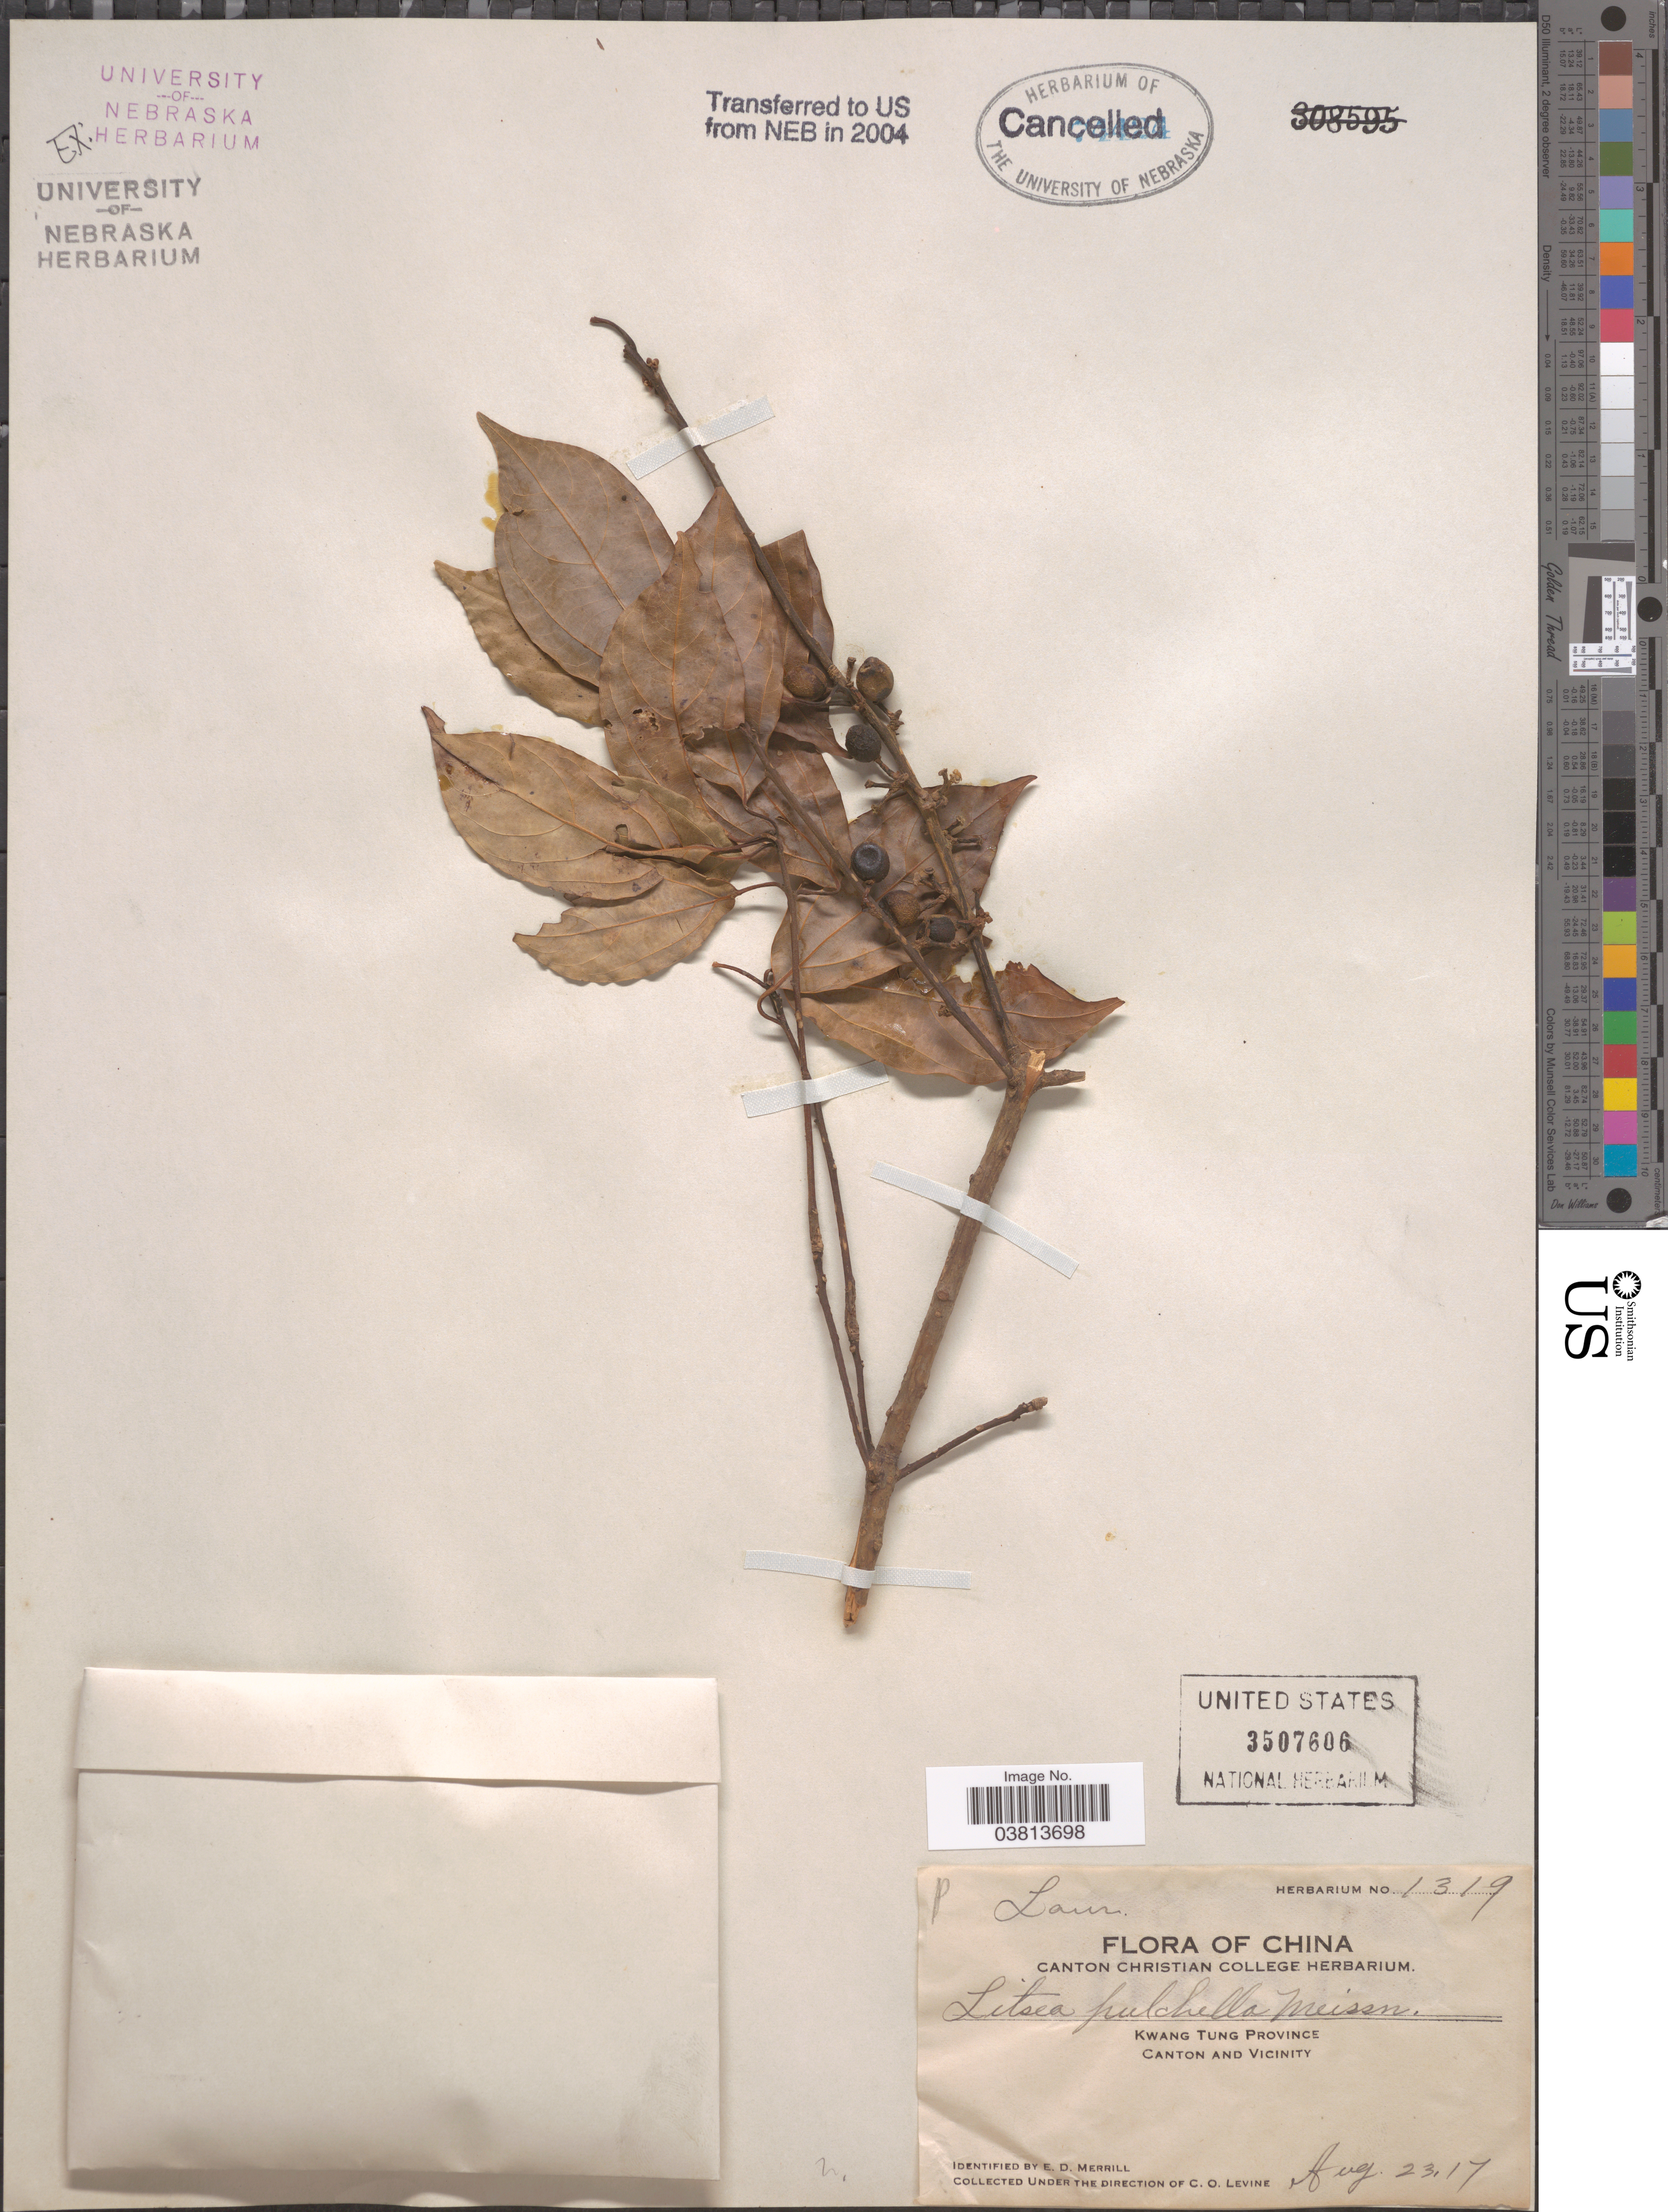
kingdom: Plantae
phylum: Tracheophyta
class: Magnoliopsida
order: Laurales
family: Lauraceae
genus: Litsea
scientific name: Litsea pulchella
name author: Meisn.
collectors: C. O. Levine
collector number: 1319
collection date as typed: Transcribed d/m/y: 23/8/17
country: China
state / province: Guangdong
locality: Kwang Tung Province. Canton and Vicinity.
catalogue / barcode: US 3507606